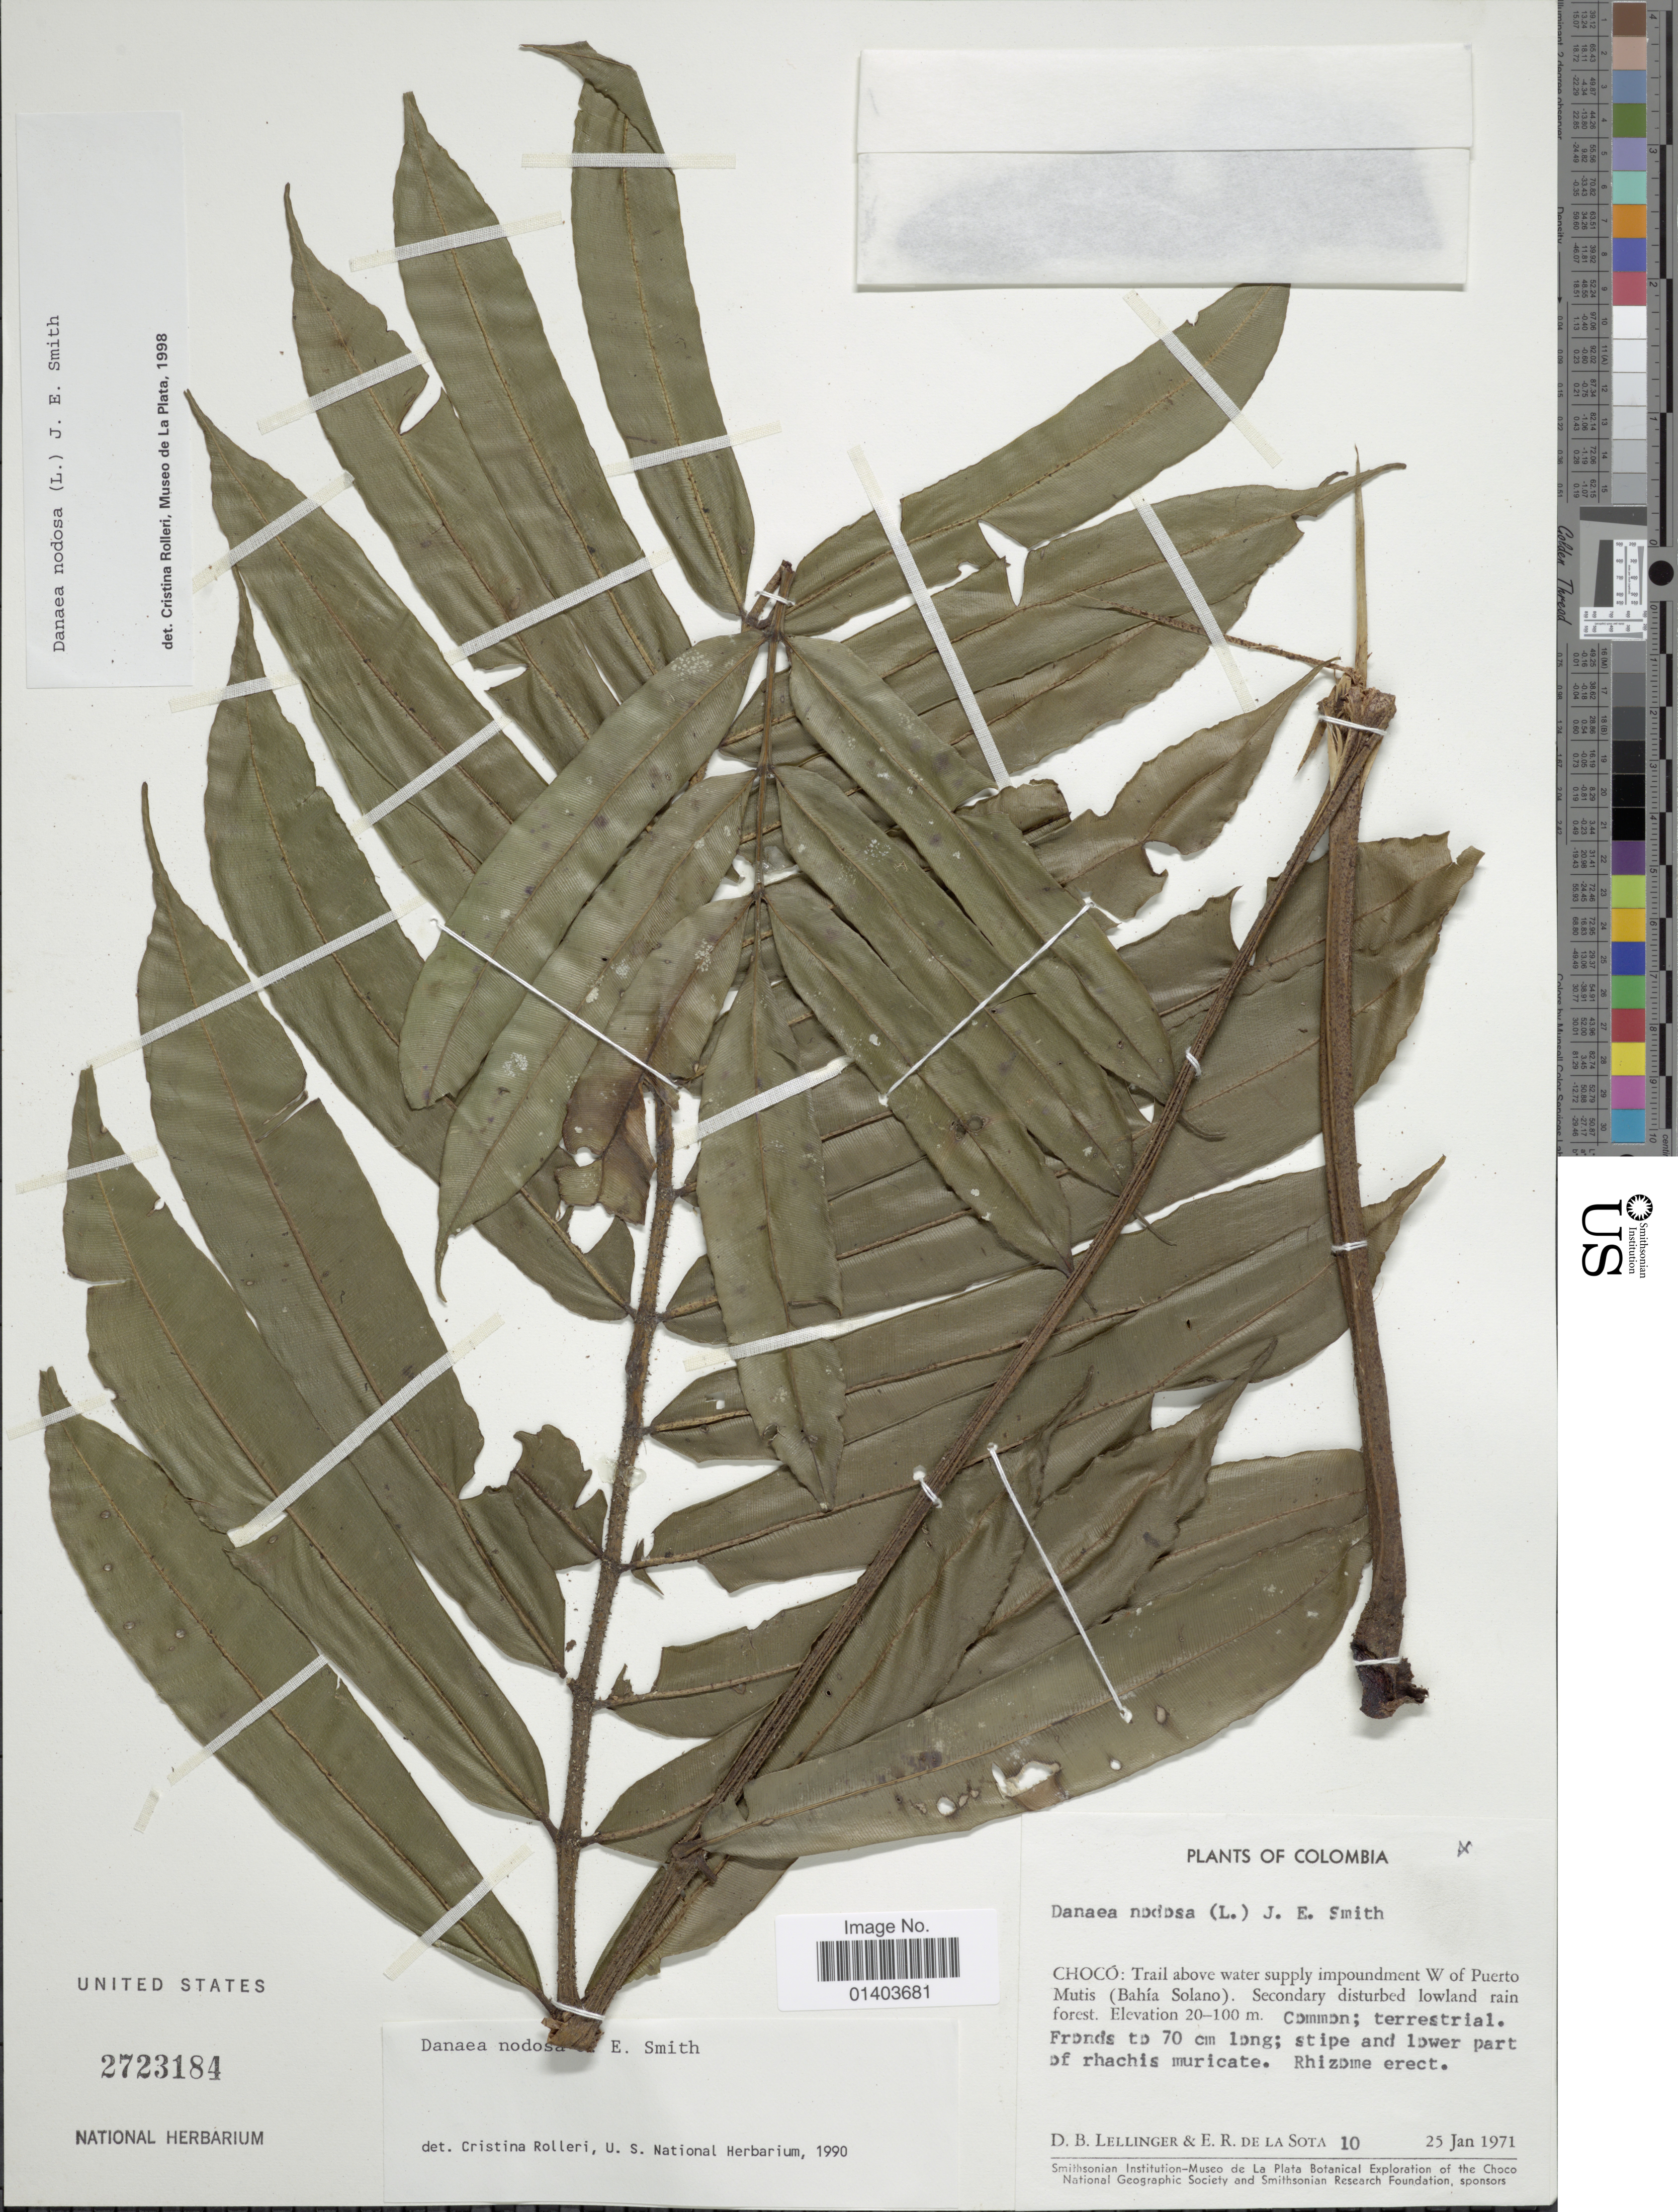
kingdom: Plantae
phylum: Tracheophyta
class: Polypodiopsida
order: Marattiales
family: Marattiaceae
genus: Danaea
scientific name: Danaea nodosa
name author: (L.) Sm.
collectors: D. B. Lellinger & E. R. de la Sota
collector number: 10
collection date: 1971-01-25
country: Colombia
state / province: Chocó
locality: Trail above water supply impoundment W of Puerto mutis (Bahia Solano)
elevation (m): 20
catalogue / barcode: US 2723184